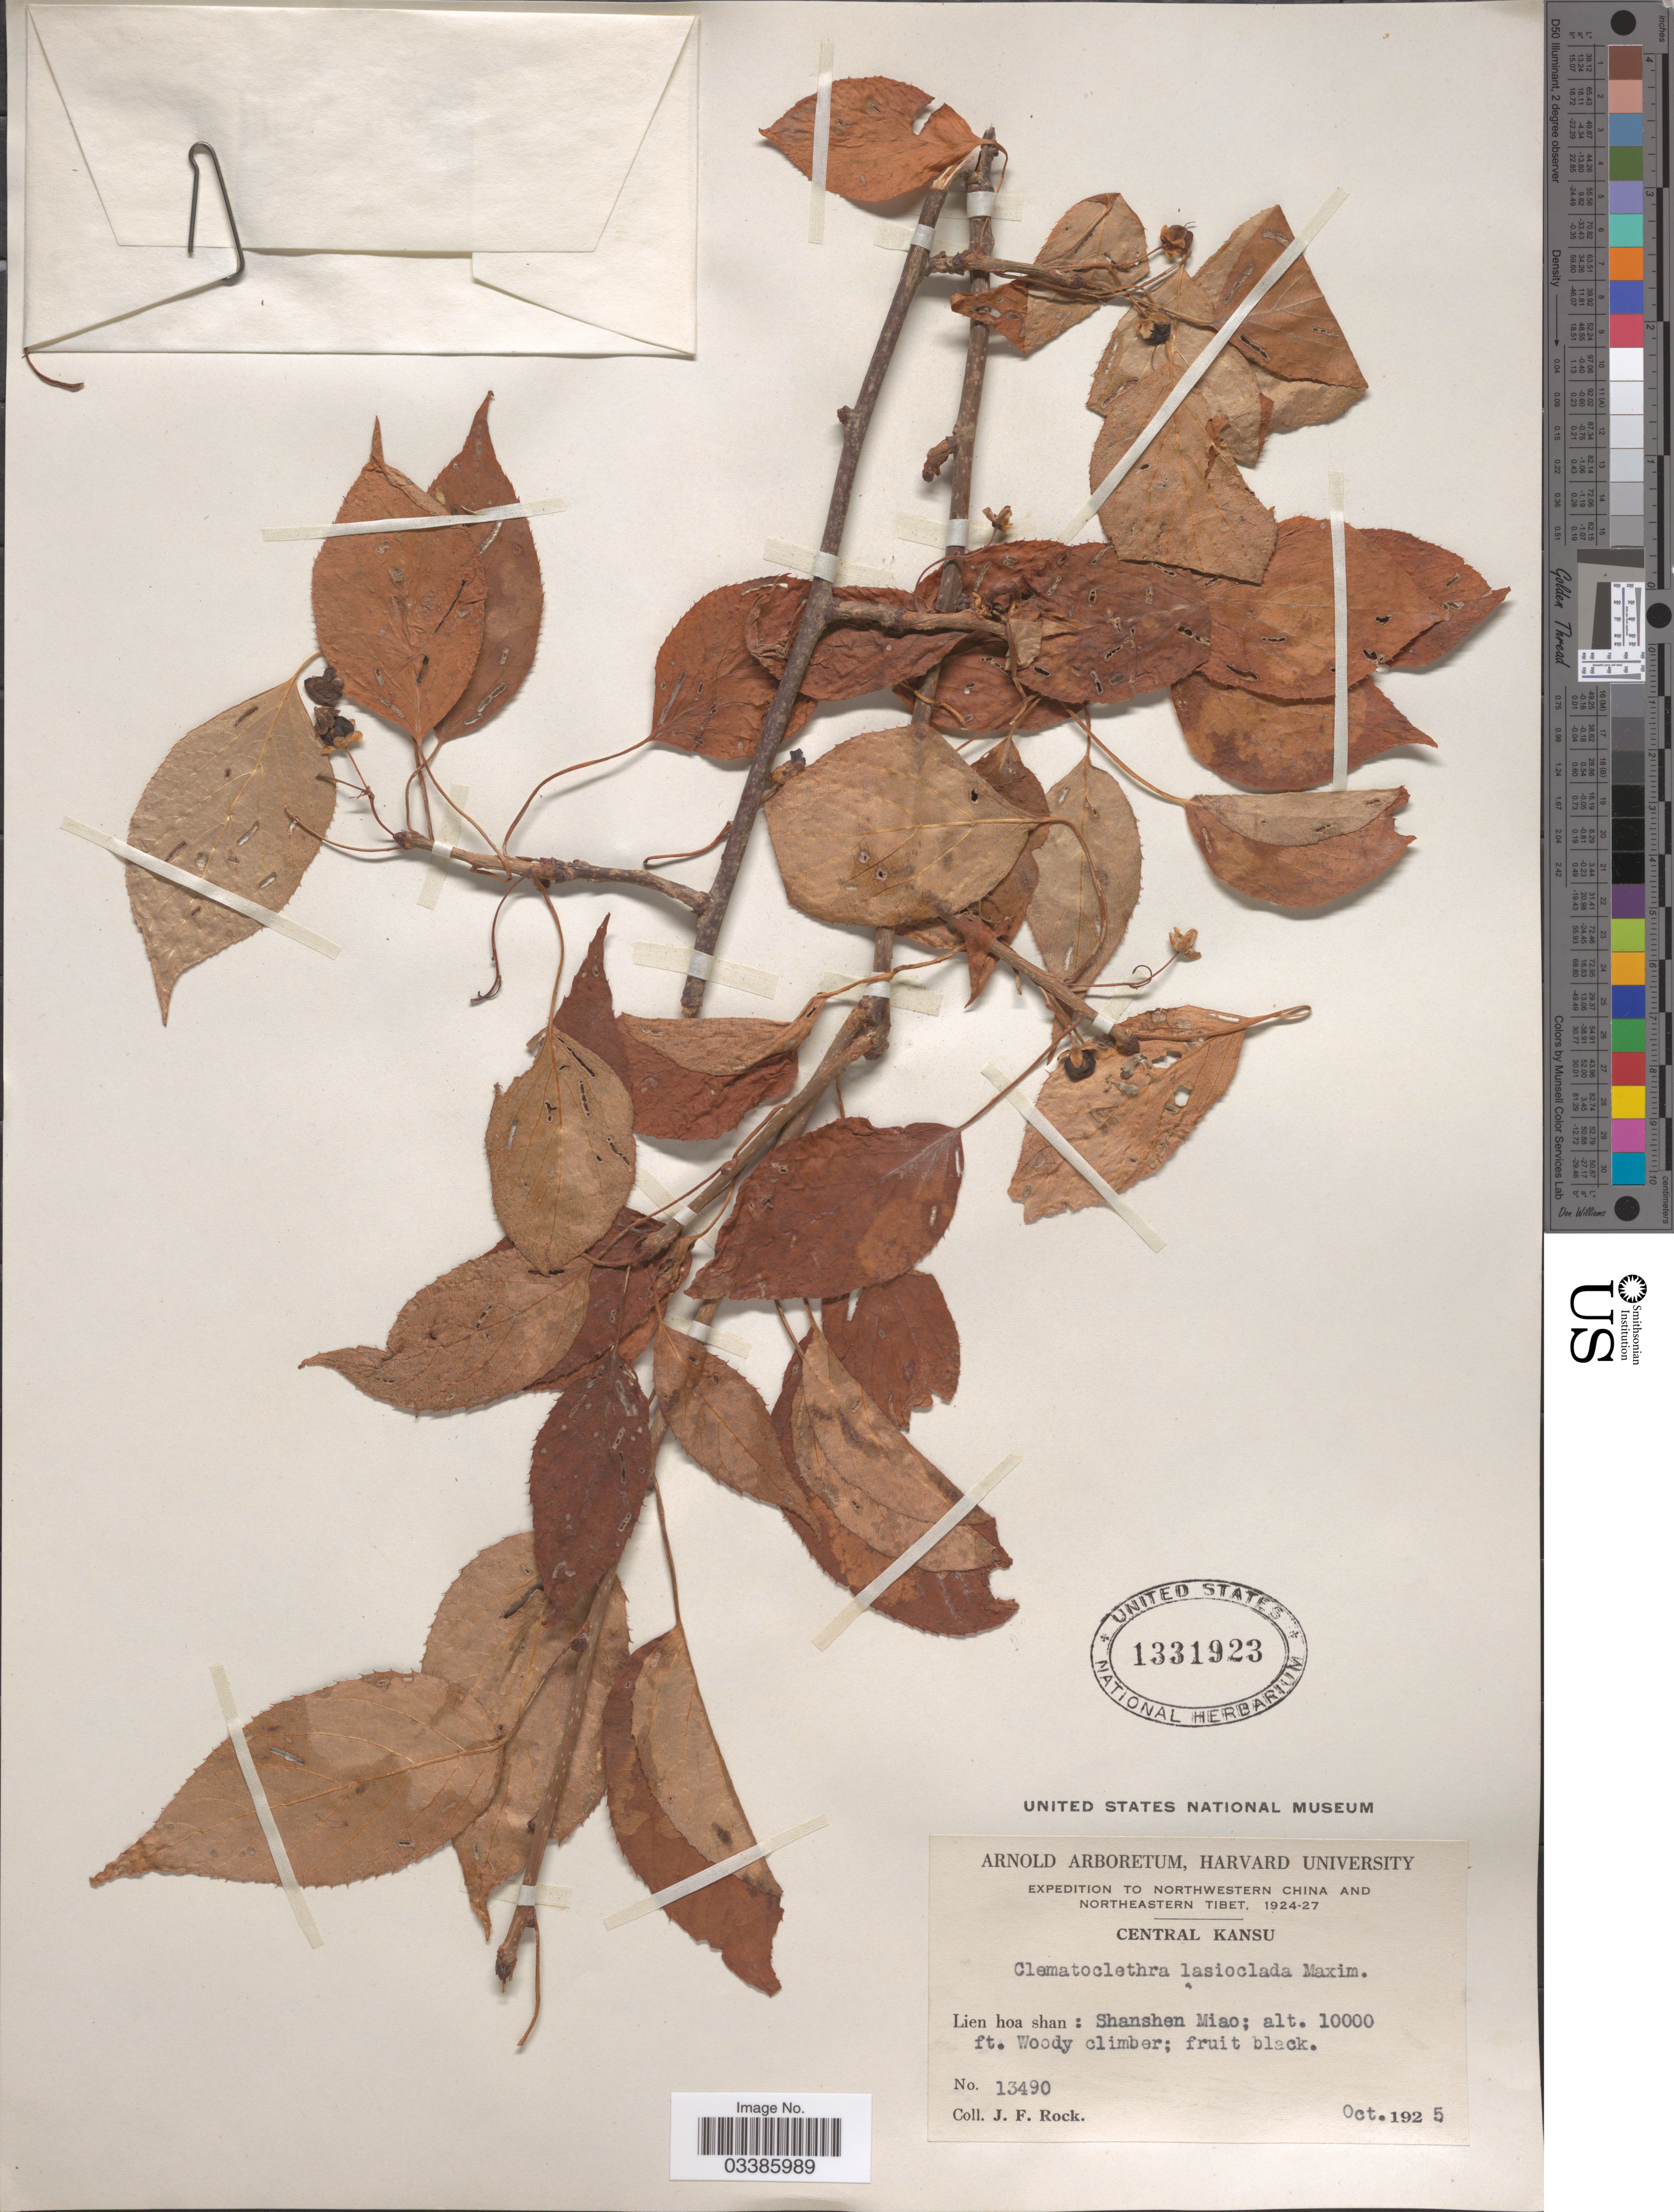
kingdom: Plantae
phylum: Tracheophyta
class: Magnoliopsida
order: Ericales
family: Actinidiaceae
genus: Clematoclethra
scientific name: Clematoclethra lasioclada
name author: Maxim.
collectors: J. Rock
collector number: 13490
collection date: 1925-10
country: China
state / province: Gansu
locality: Northwestern China and Northeastern Tibet. Central Kansu. Lien hoa shan: Shanshen Miao.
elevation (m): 3048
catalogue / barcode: US 1331923